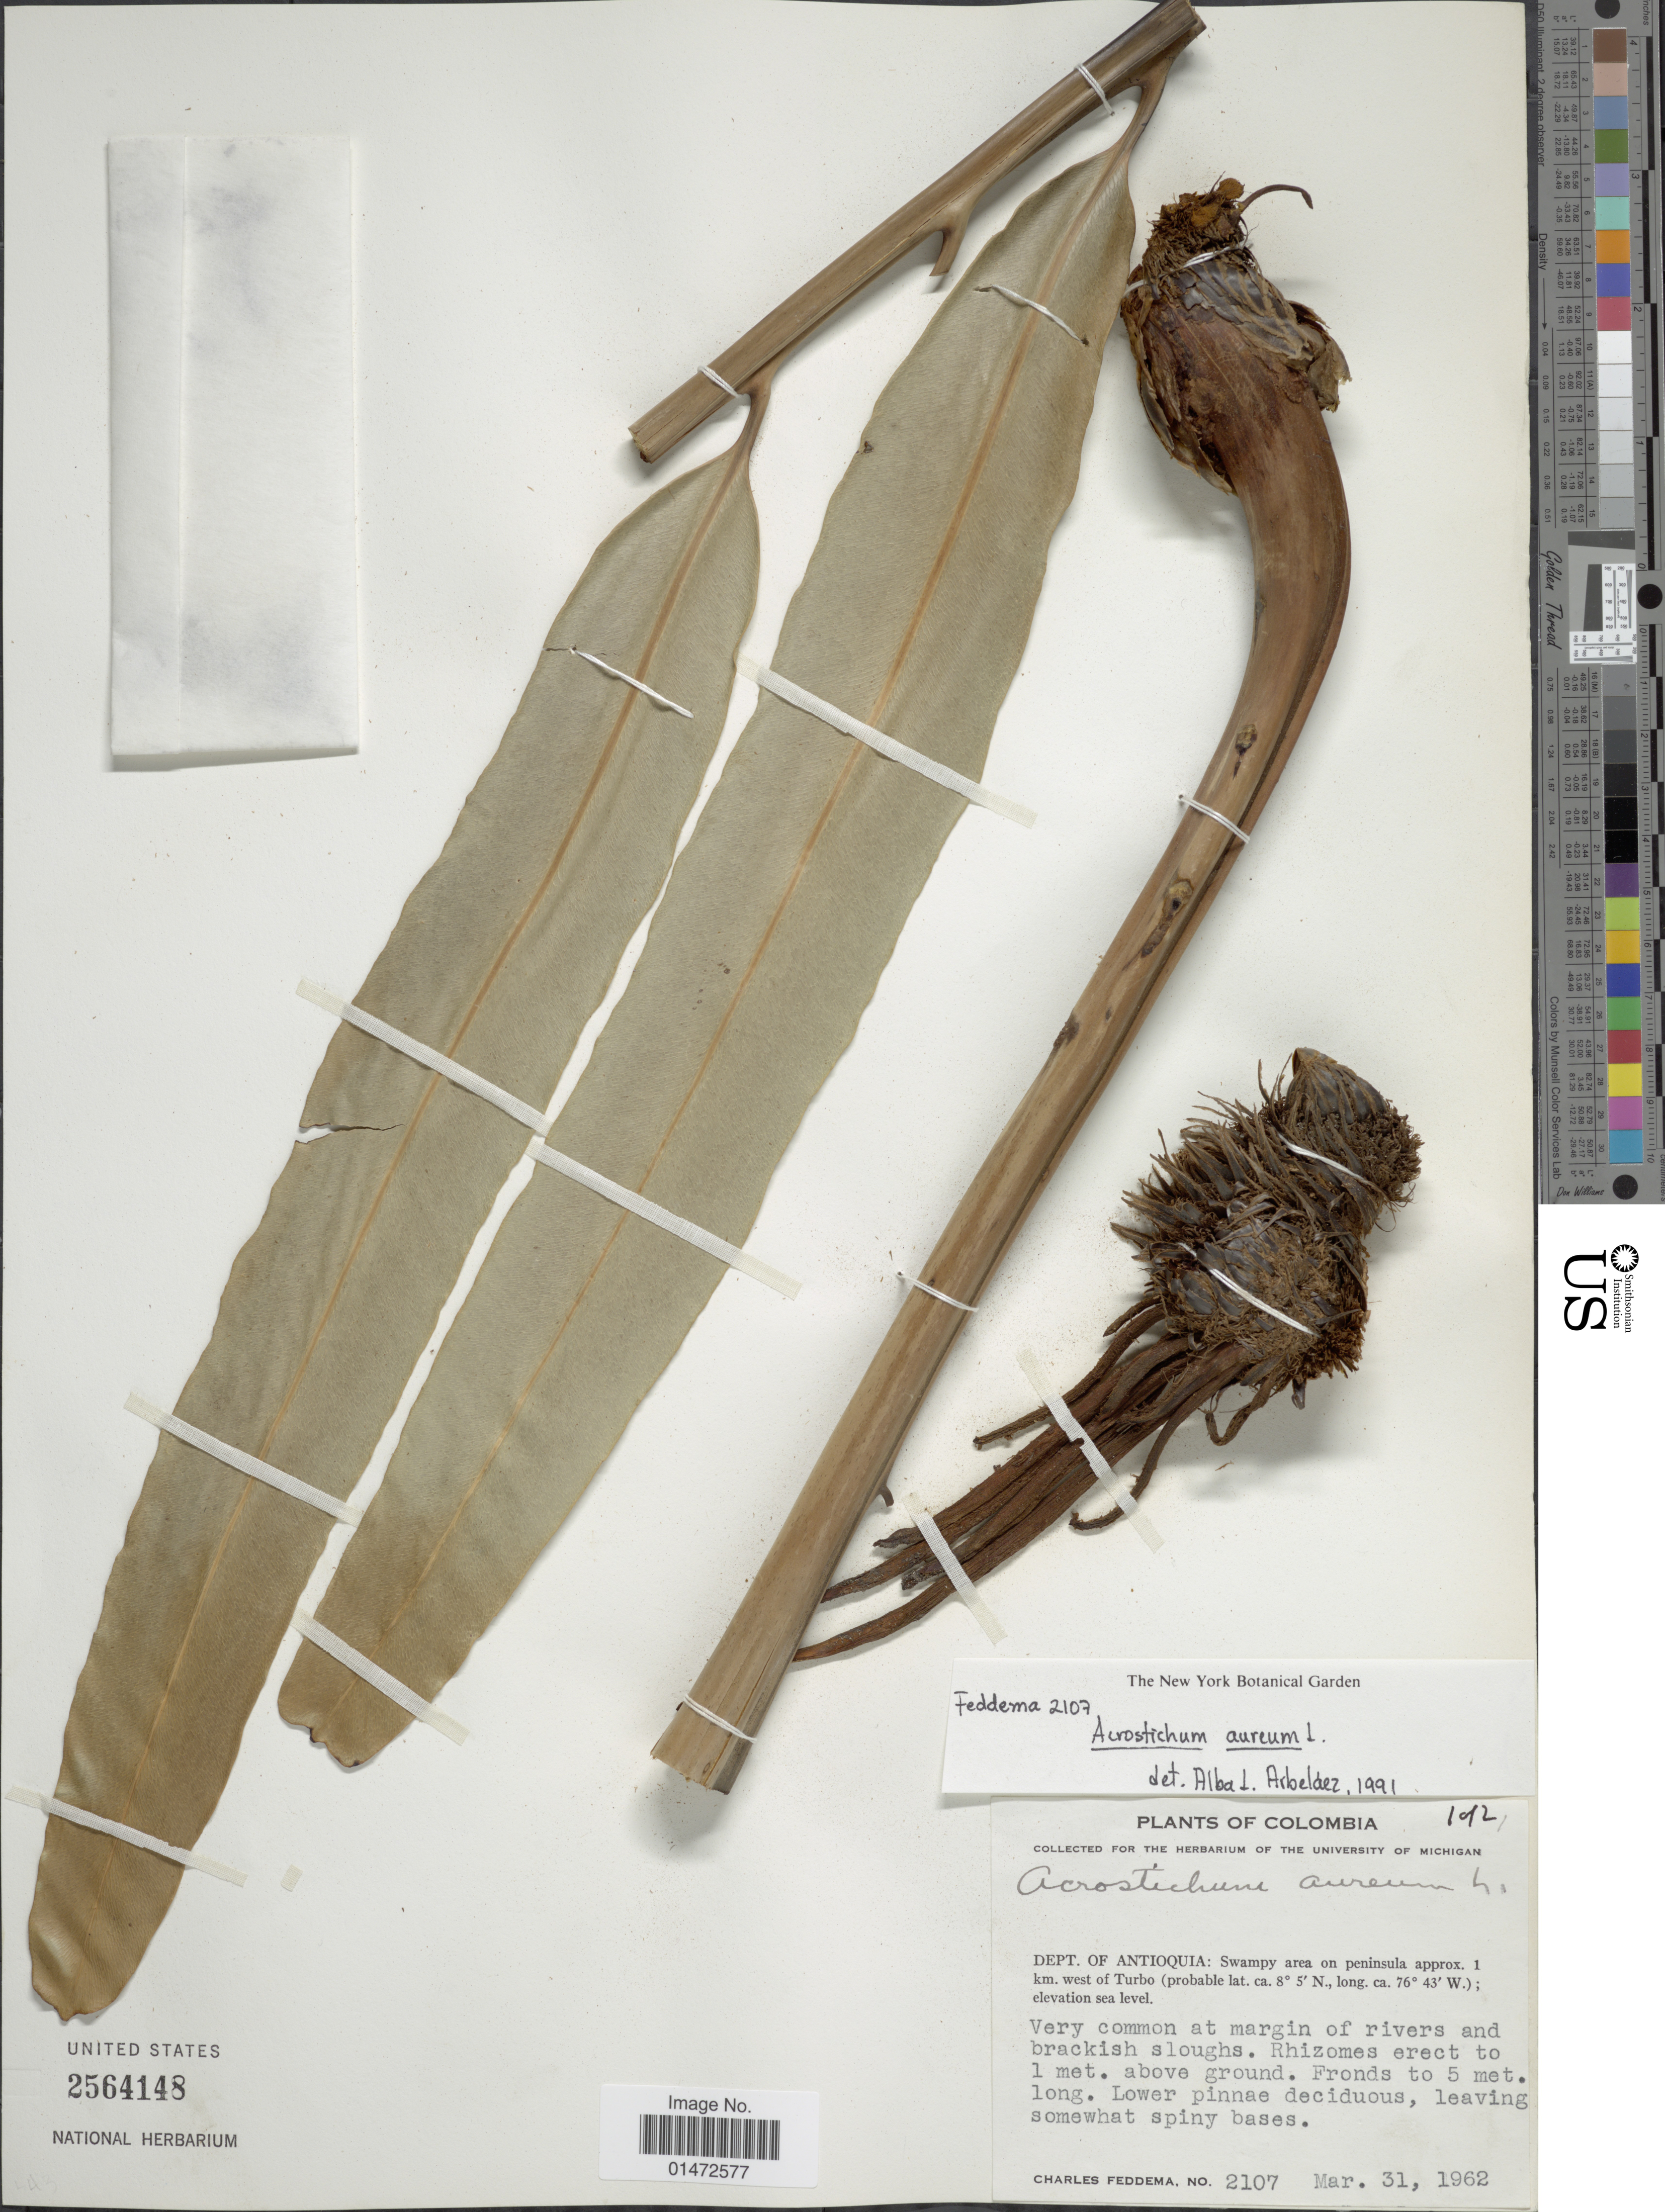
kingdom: Plantae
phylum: Tracheophyta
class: Polypodiopsida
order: Polypodiales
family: Pteridaceae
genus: Acrostichum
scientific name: Acrostichum aureum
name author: L.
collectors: C. Feddema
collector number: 2107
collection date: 1962-03-31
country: Colombia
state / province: Antioquia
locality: Swampy area on peninsula approx. 1 km. west of Turbo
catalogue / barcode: US 2564148